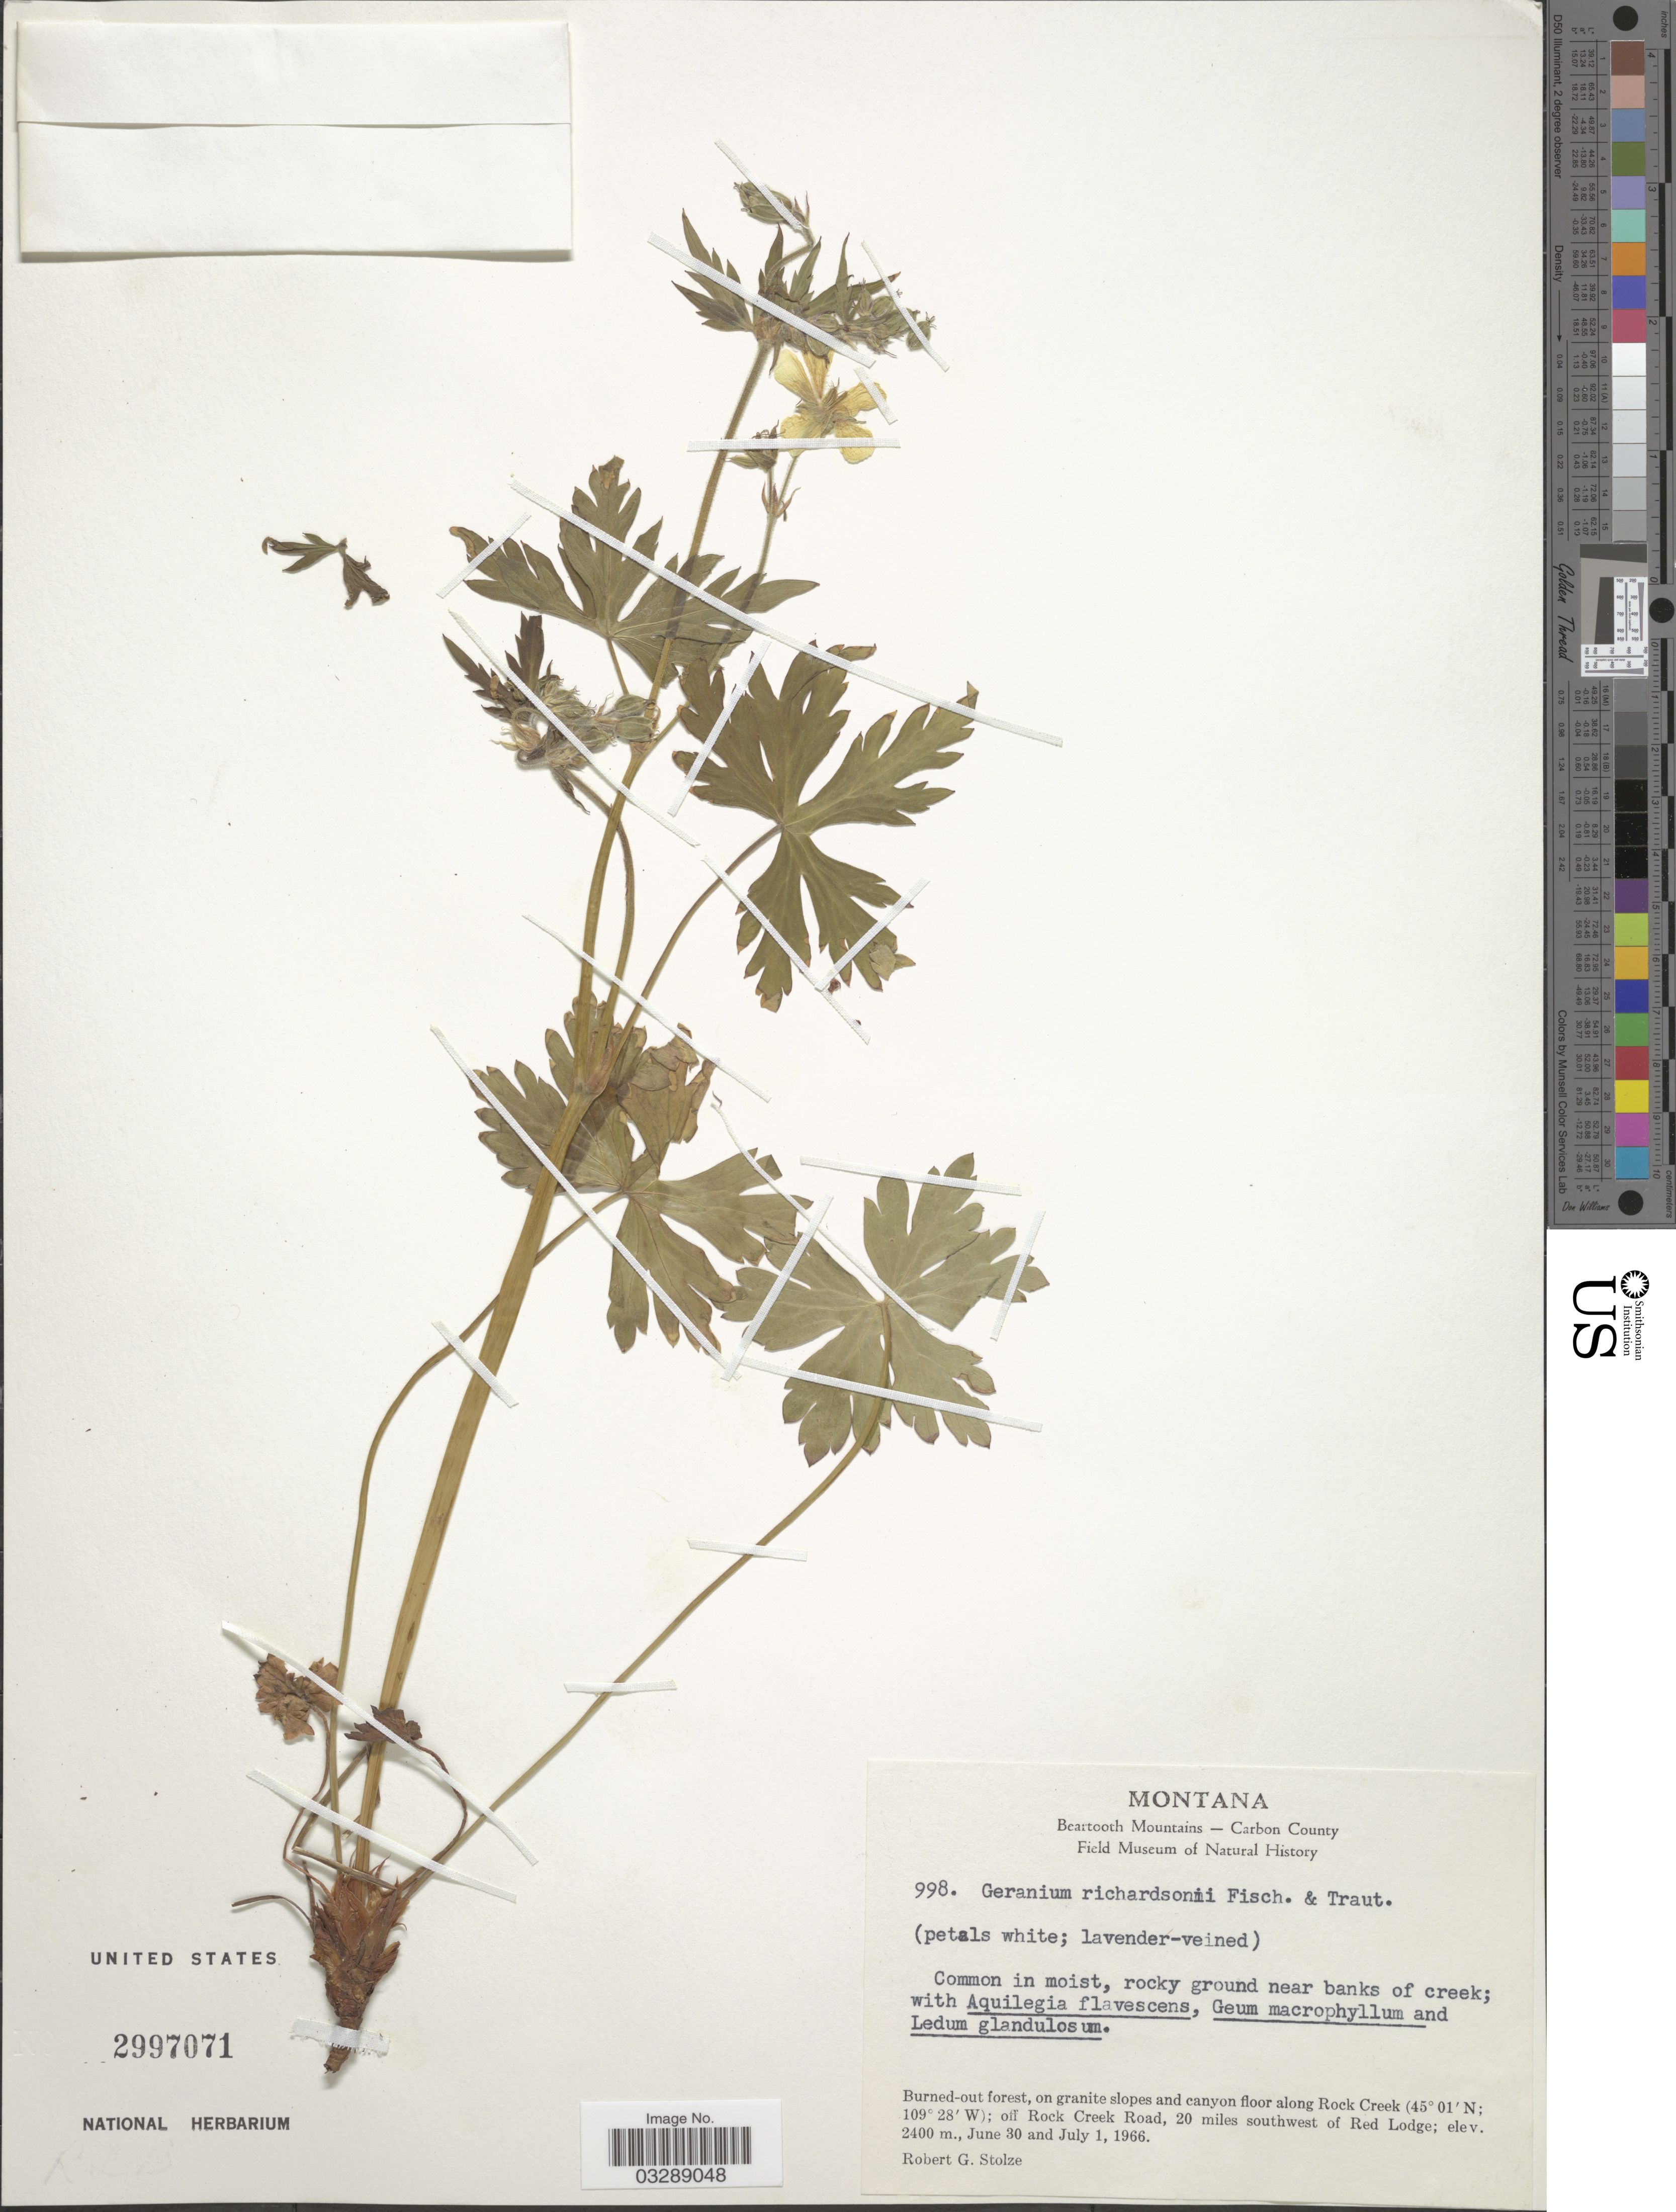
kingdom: Plantae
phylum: Tracheophyta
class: Magnoliopsida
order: Geraniales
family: Geraniaceae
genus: Geranium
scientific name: Geranium richardsonii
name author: Fisch. & Trautv.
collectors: R. G. Stolze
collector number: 998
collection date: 1966-06-30/1966-07-01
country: United States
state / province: Montana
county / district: Carbon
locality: Beartooth Mountains - Carbon County [unsure placement] Along Rock Creek; off Rock Creek Road, 20 miles southwest of Red Lodge.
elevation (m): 2400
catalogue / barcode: US 2997071